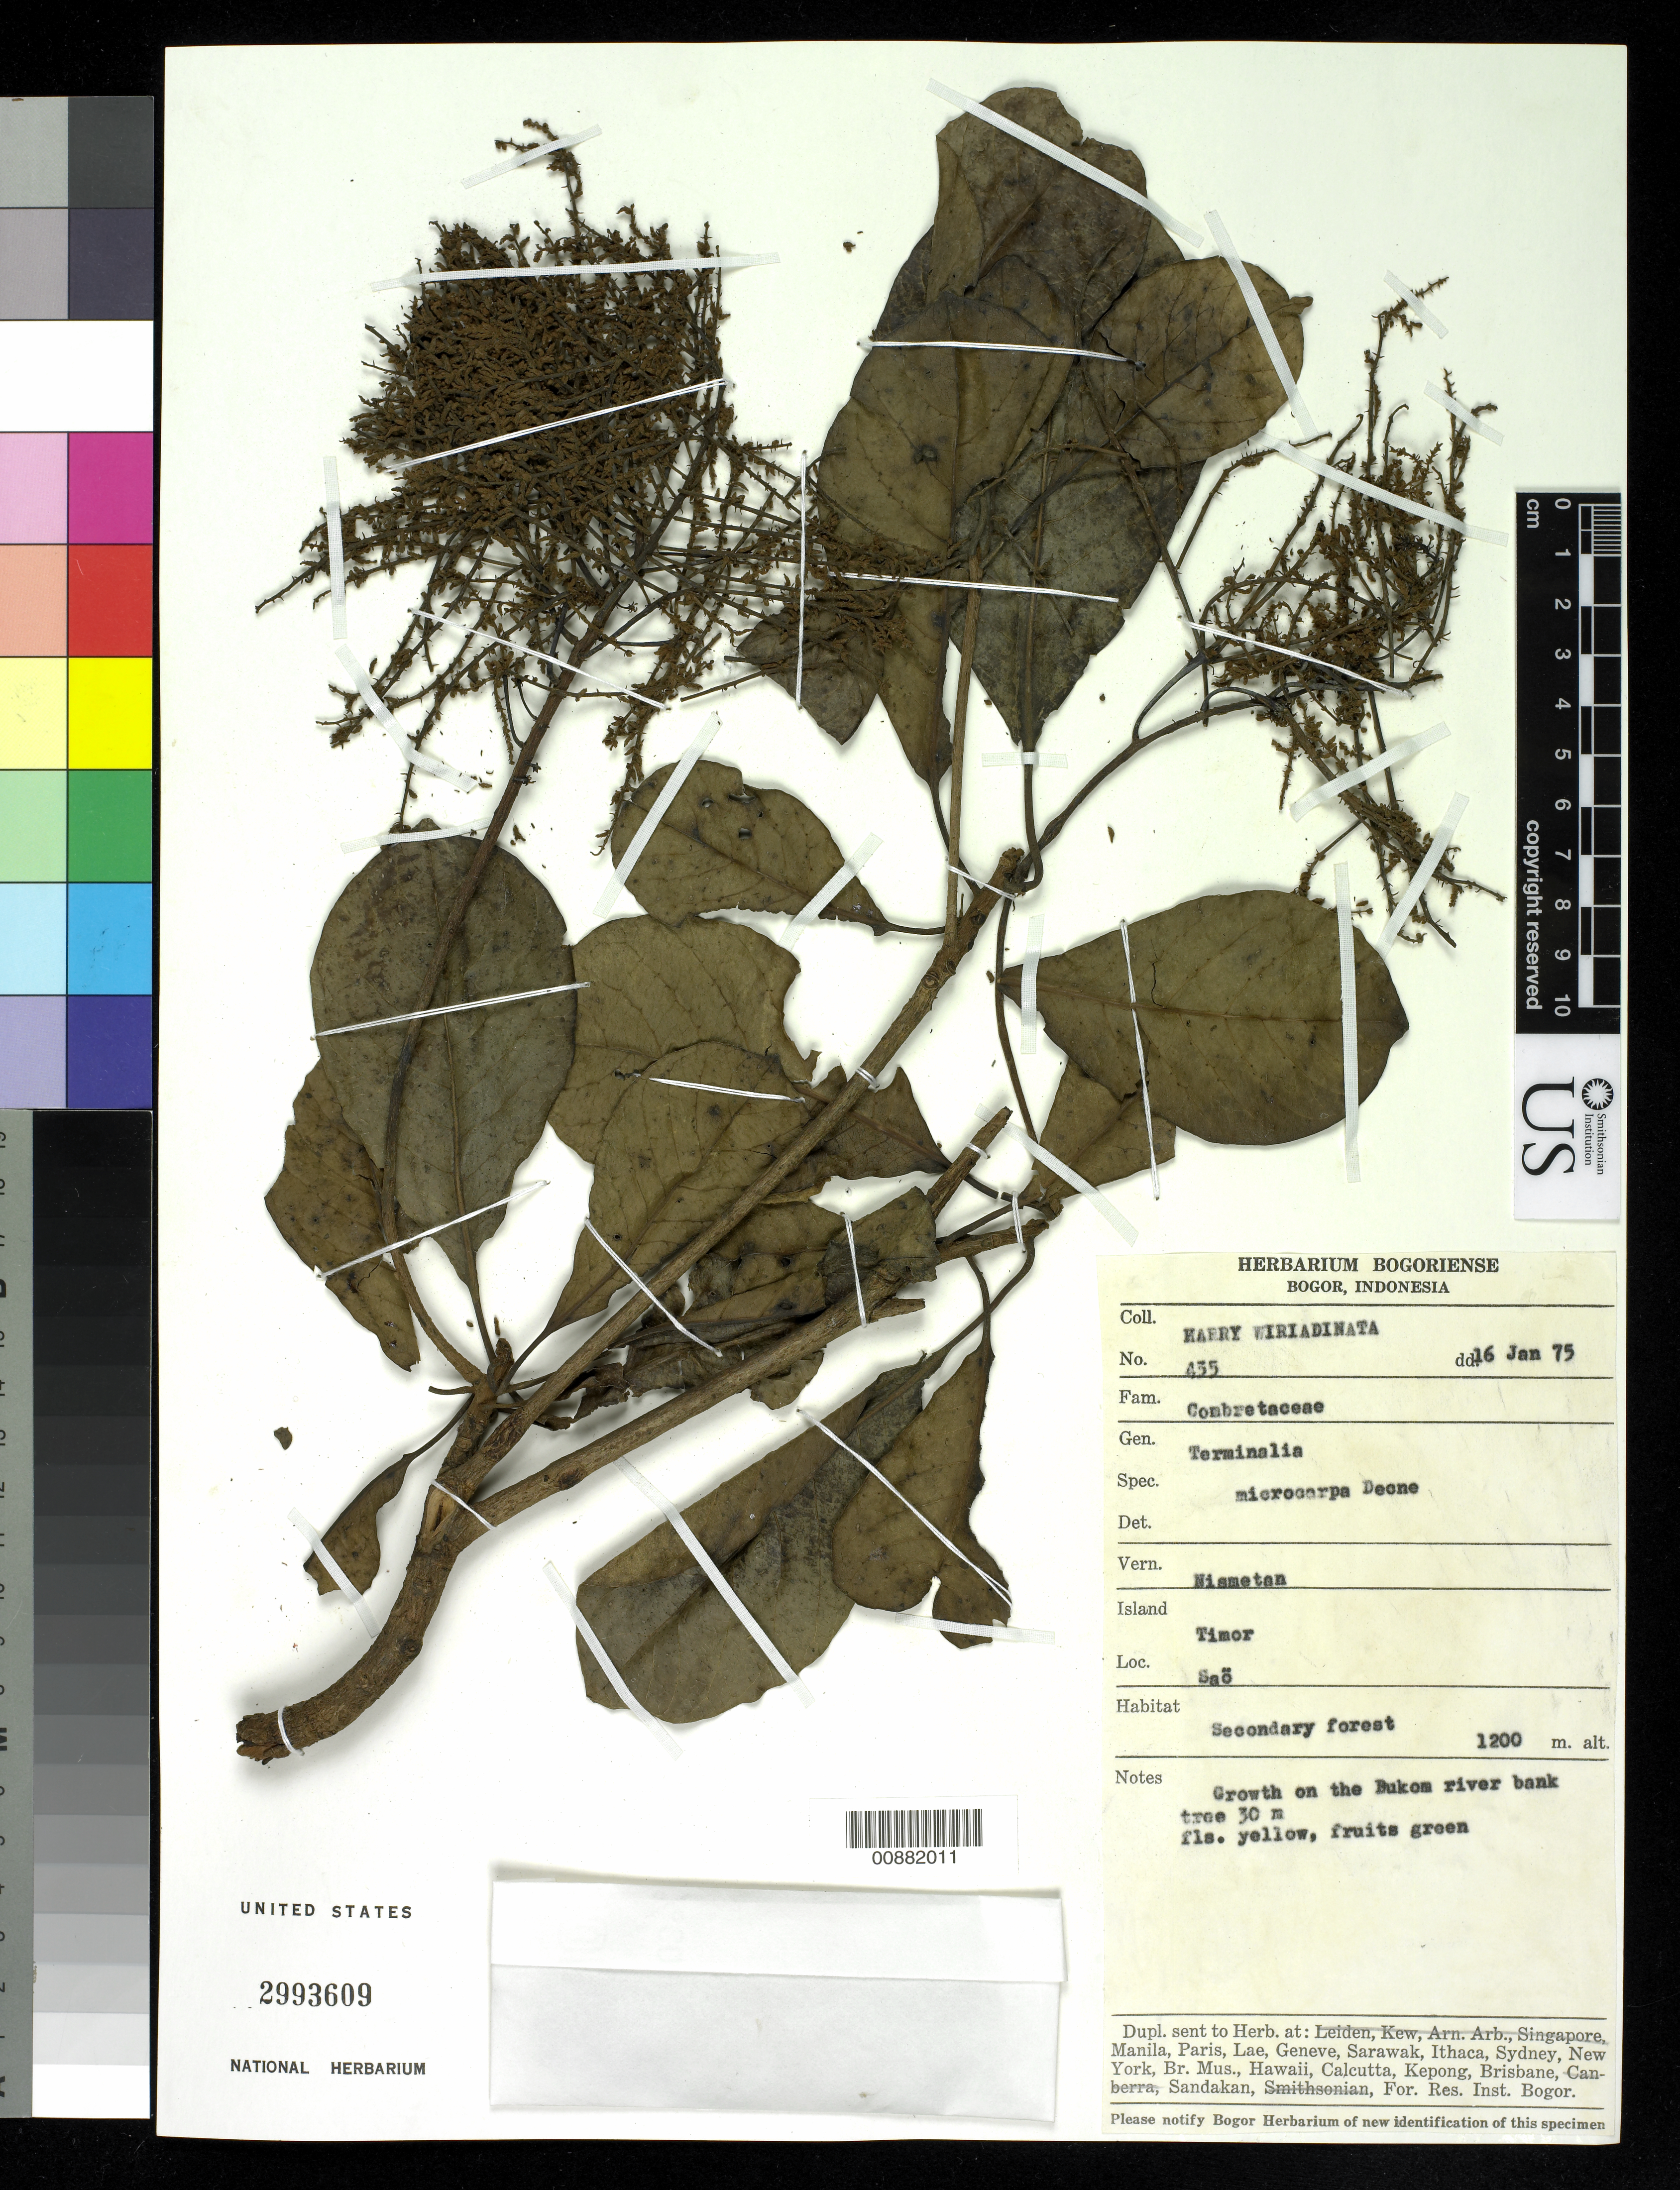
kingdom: Plantae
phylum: Tracheophyta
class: Magnoliopsida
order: Myrtales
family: Combretaceae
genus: Terminalia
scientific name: Terminalia microcarpa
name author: Decne.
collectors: H. Wiriadinata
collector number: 435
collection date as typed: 16 Jan 1975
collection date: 1975-01-16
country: Indonesia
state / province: Nusa Tenggara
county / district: Nusa Tenggara Timur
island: Timor I.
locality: Sao.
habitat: growth on the Bukom river bank.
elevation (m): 1200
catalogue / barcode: US 2993609